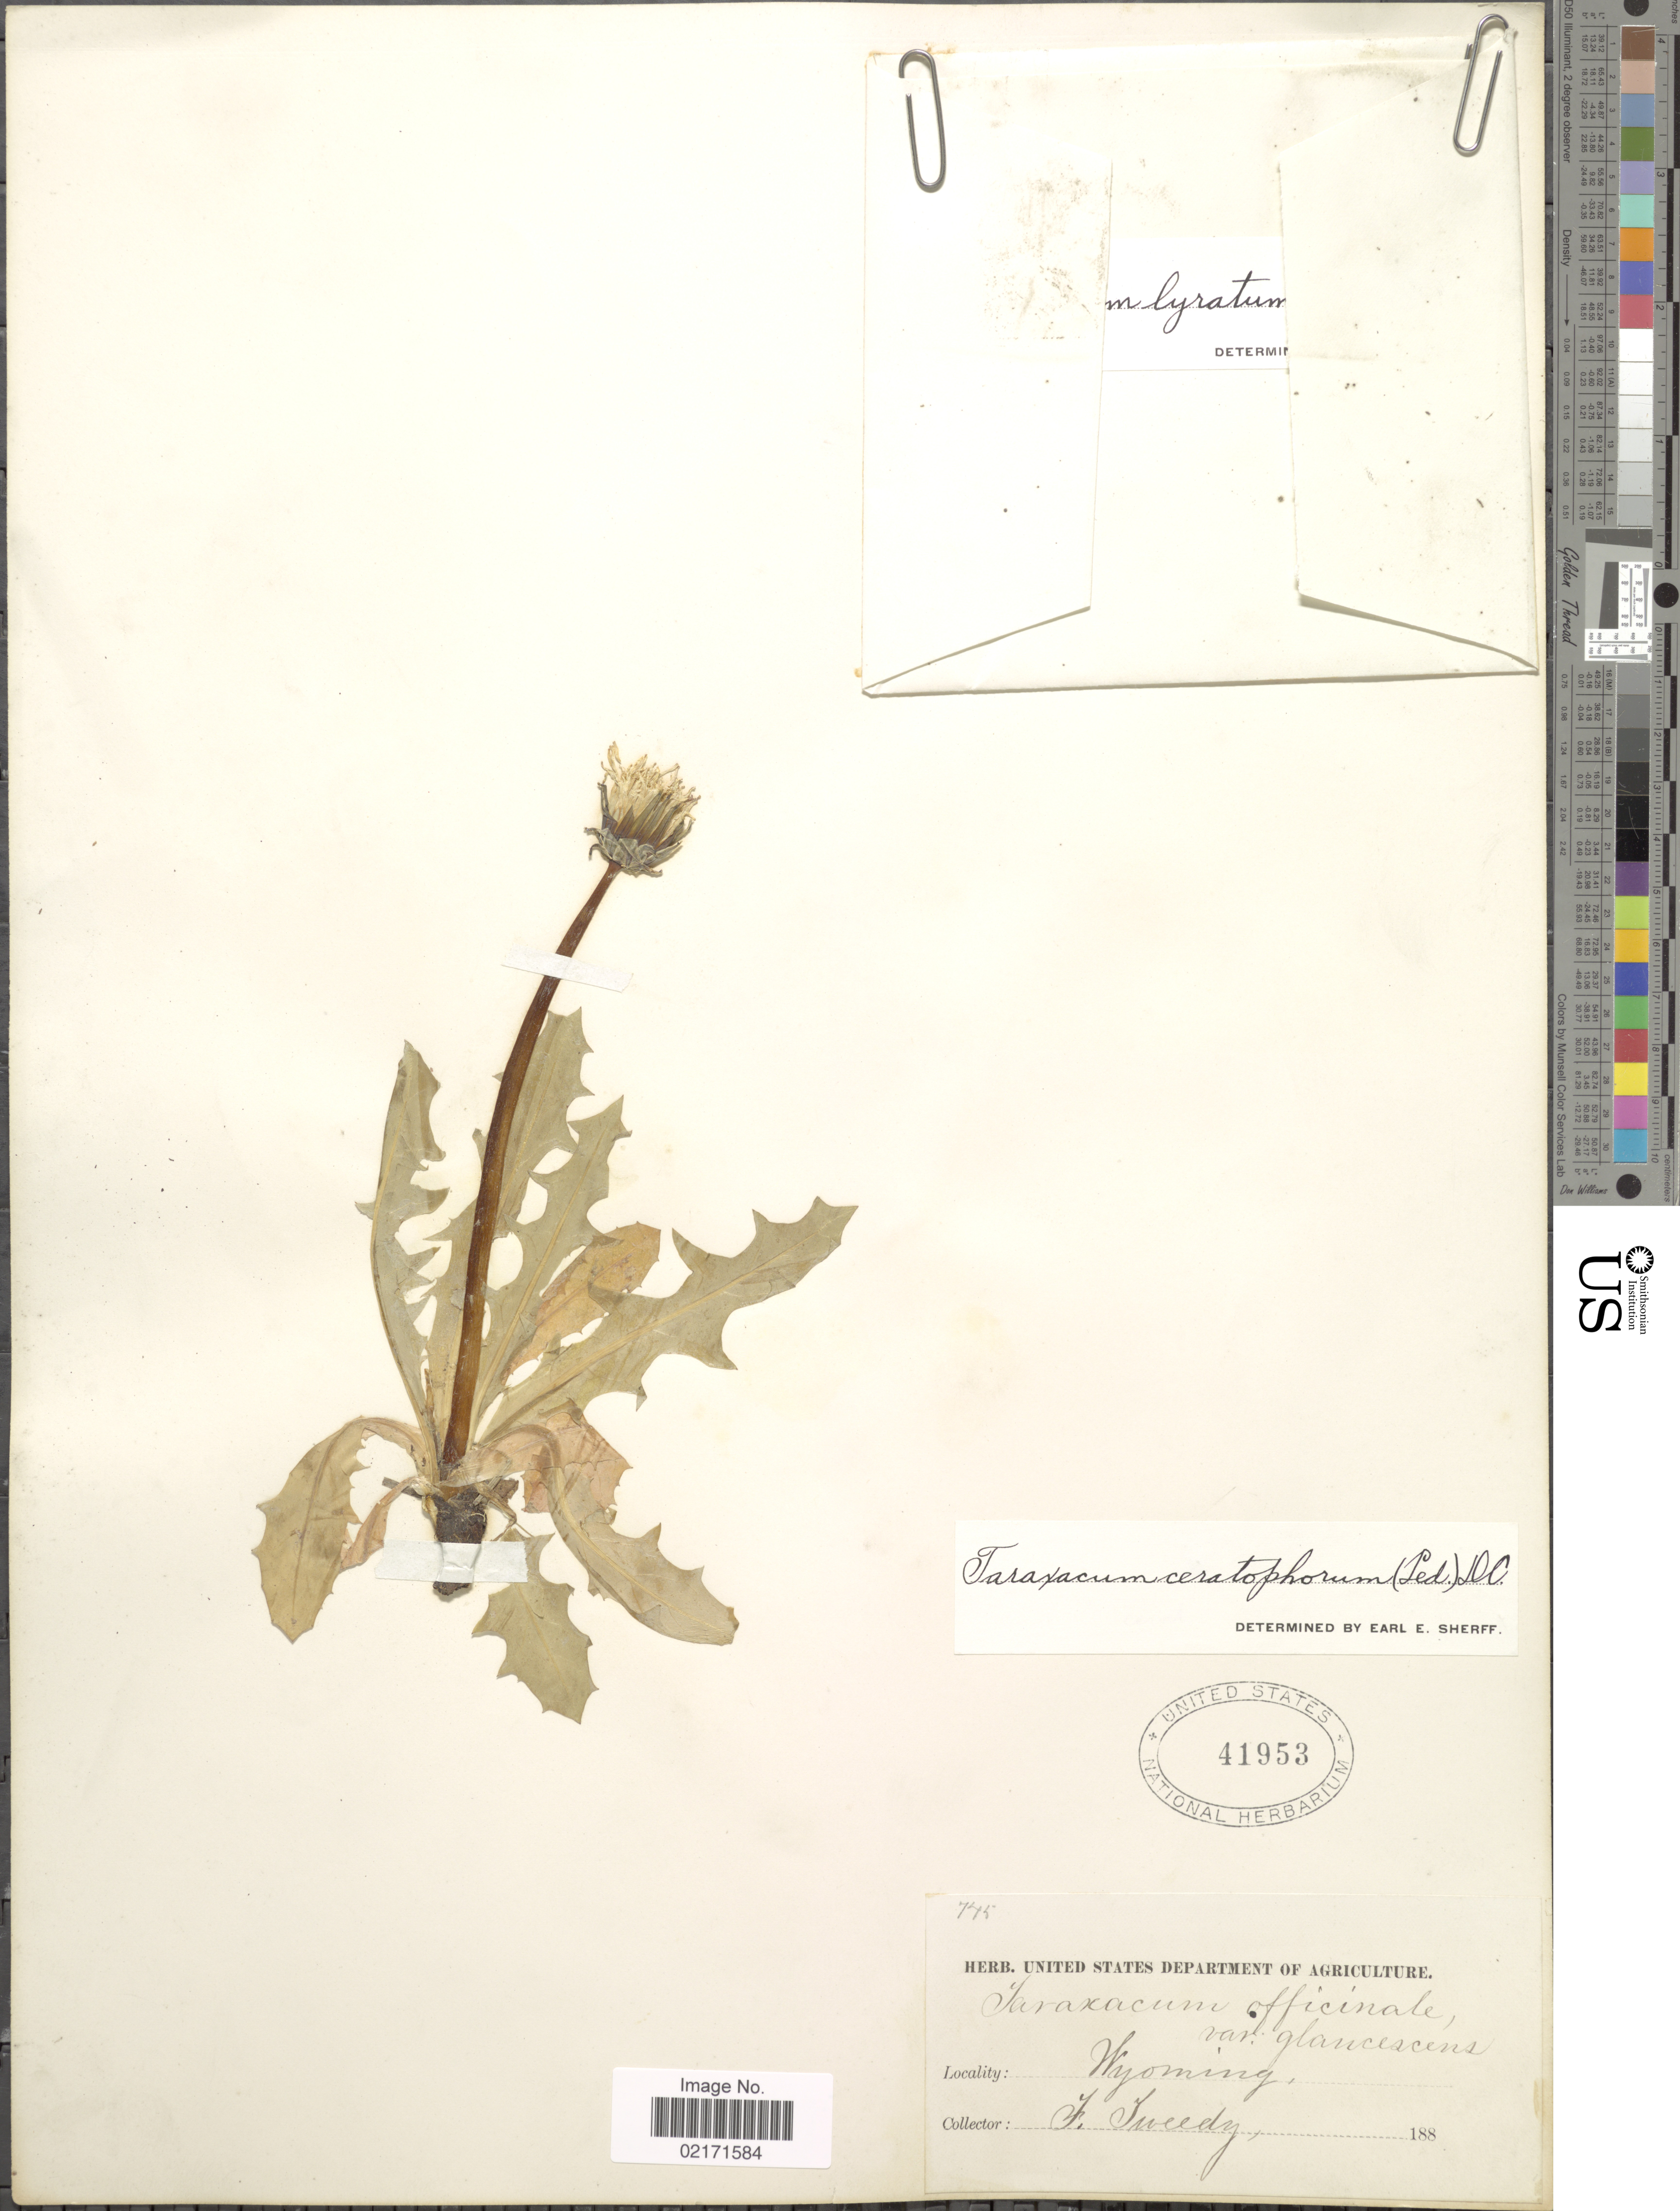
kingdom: Plantae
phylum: Tracheophyta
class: Magnoliopsida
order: Asterales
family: Asteraceae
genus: Taraxacum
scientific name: Taraxacum ceratophorum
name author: (Ledeb.) DC.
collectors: F. Tweedy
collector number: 745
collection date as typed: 188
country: United States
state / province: Wyoming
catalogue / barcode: US 41953